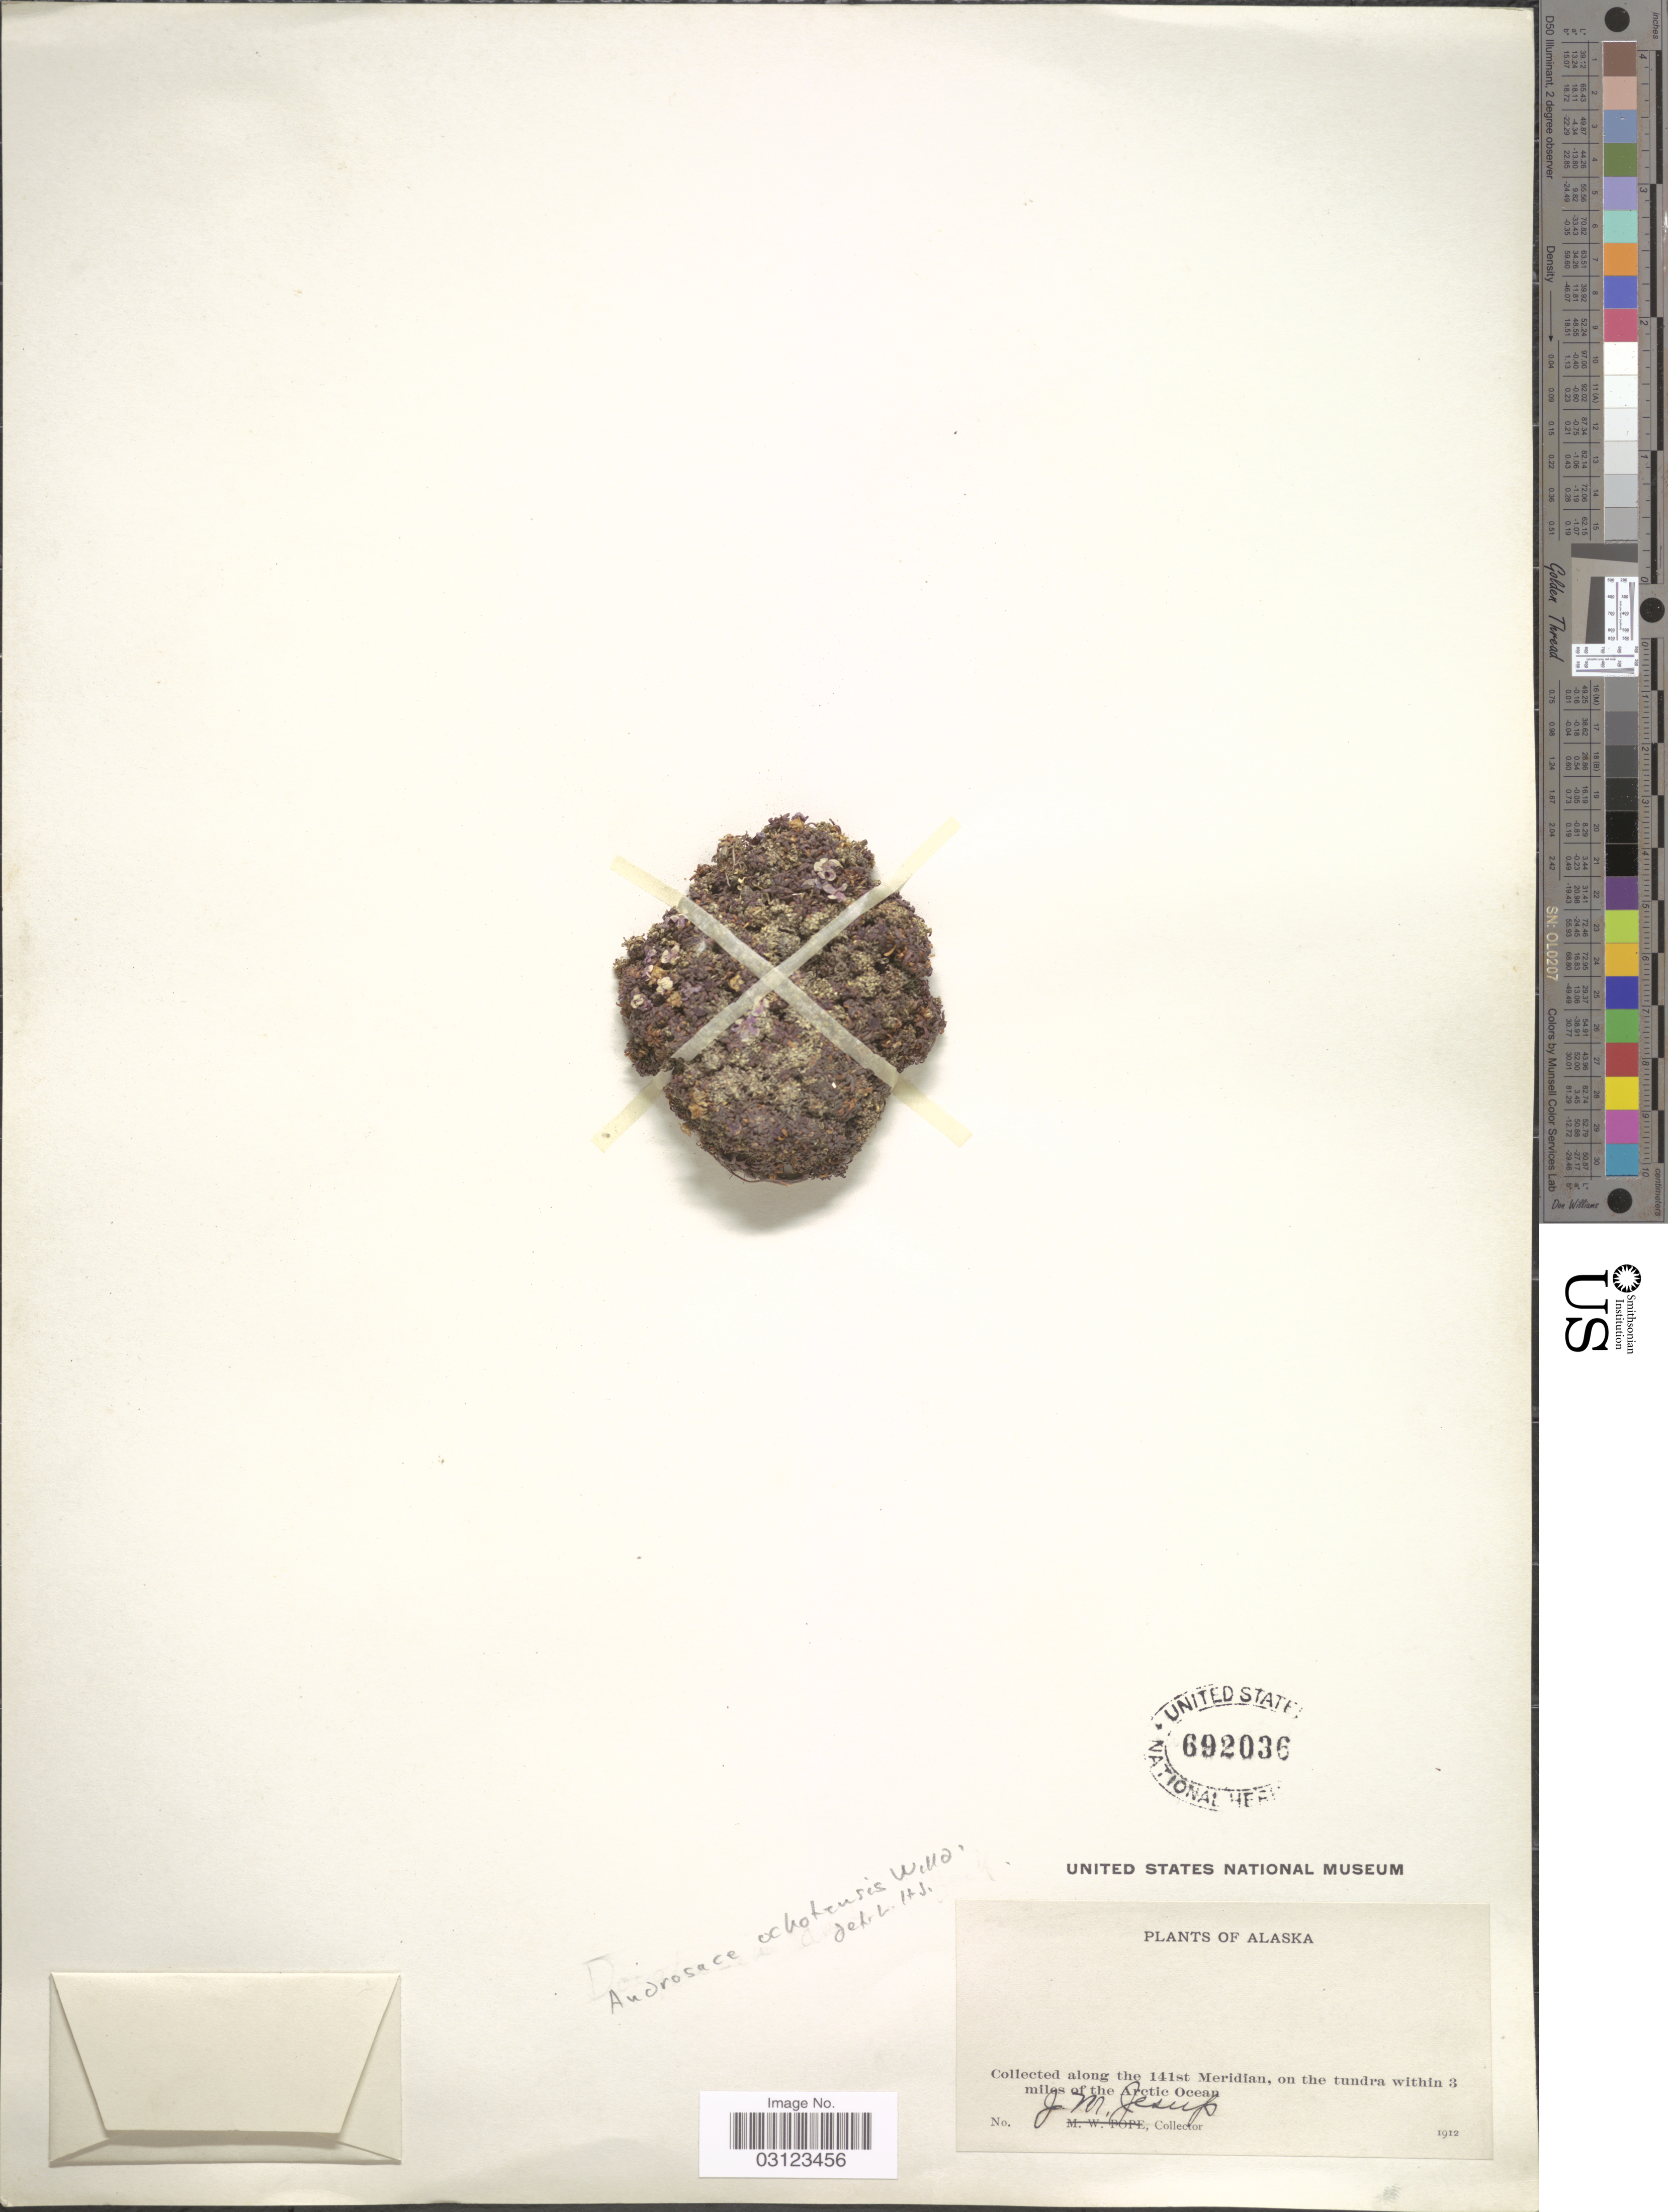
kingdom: Plantae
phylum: Tracheophyta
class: Magnoliopsida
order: Ericales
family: Primulaceae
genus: Androsace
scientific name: Androsace ochotensis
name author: Roem. & Schult.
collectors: J. Jesup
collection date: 1912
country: United States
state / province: Alaska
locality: Collected along the 141st Meridian, on the tundra within 3 miles of the Arctic Ocean.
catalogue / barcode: US 692036